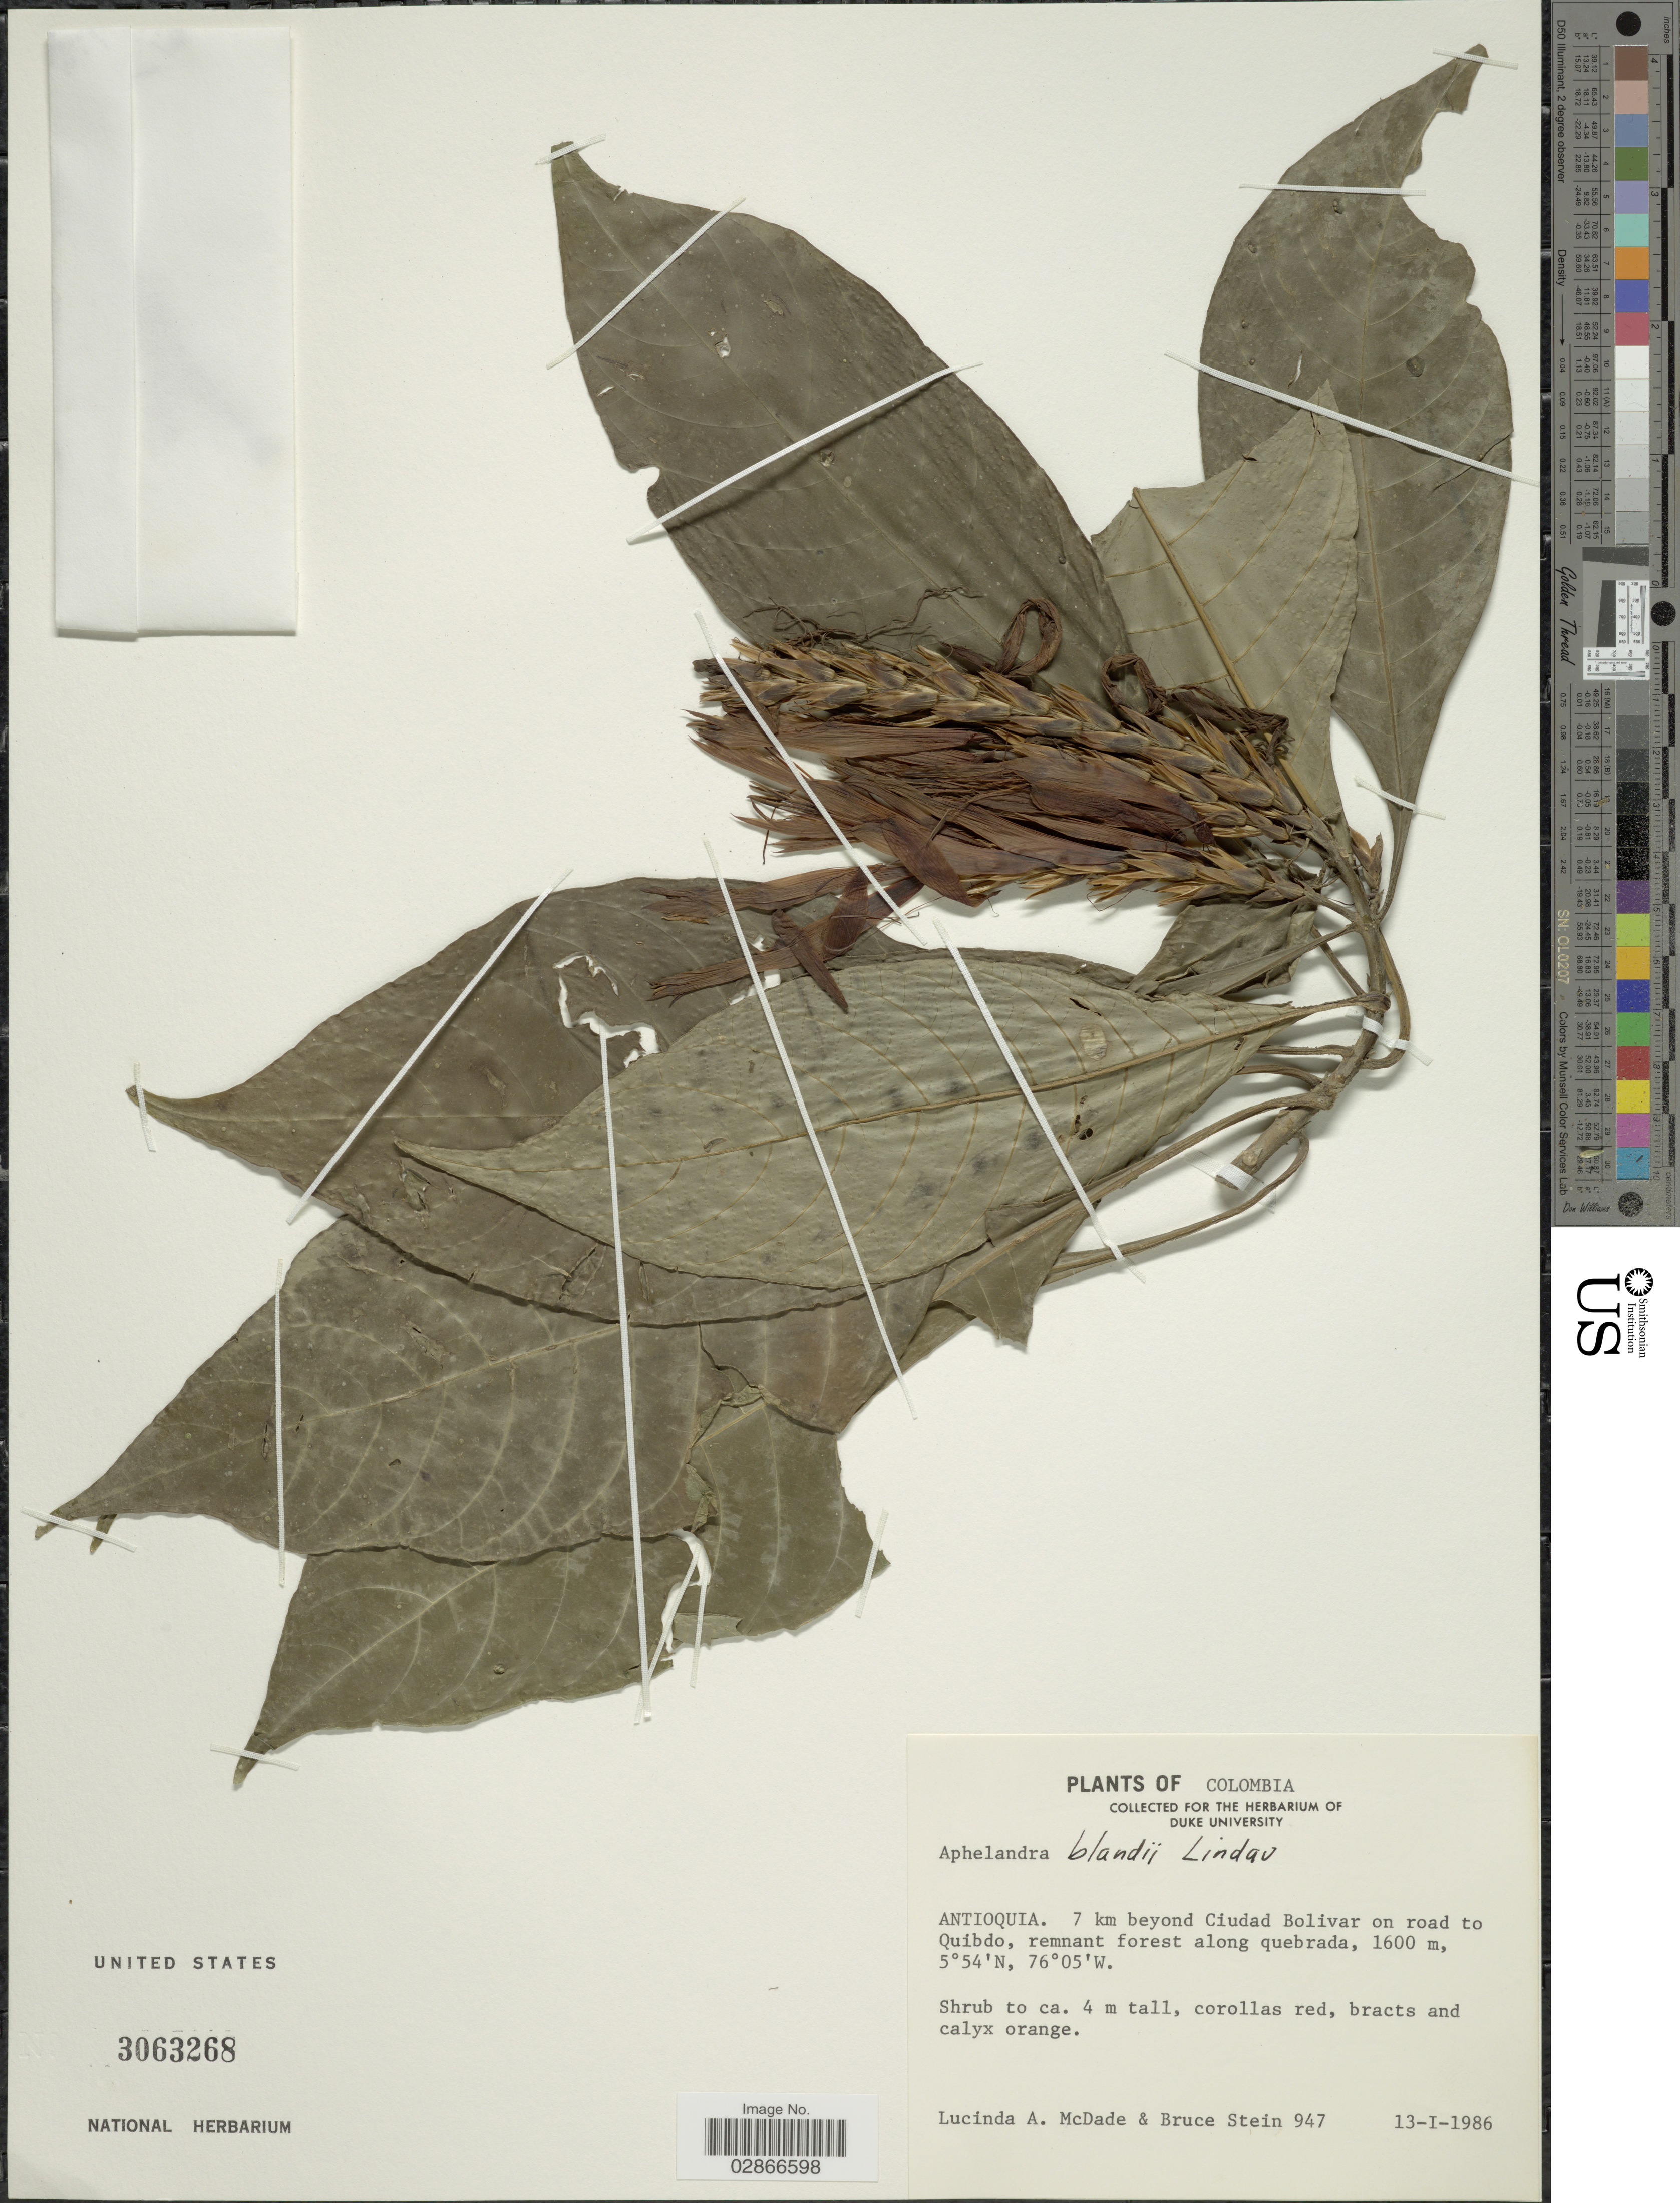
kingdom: Plantae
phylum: Tracheophyta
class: Magnoliopsida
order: Lamiales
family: Acanthaceae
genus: Aphelandra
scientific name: Aphelandra blandii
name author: Lindau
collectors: L. McDade & B. A. Stein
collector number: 947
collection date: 1986-01-13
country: Colombia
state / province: Antioquia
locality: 7 km beyond Ciudad Bolivar on road to Quibdo, remnant forest along quebrada.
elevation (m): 1600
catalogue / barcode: US 3063268